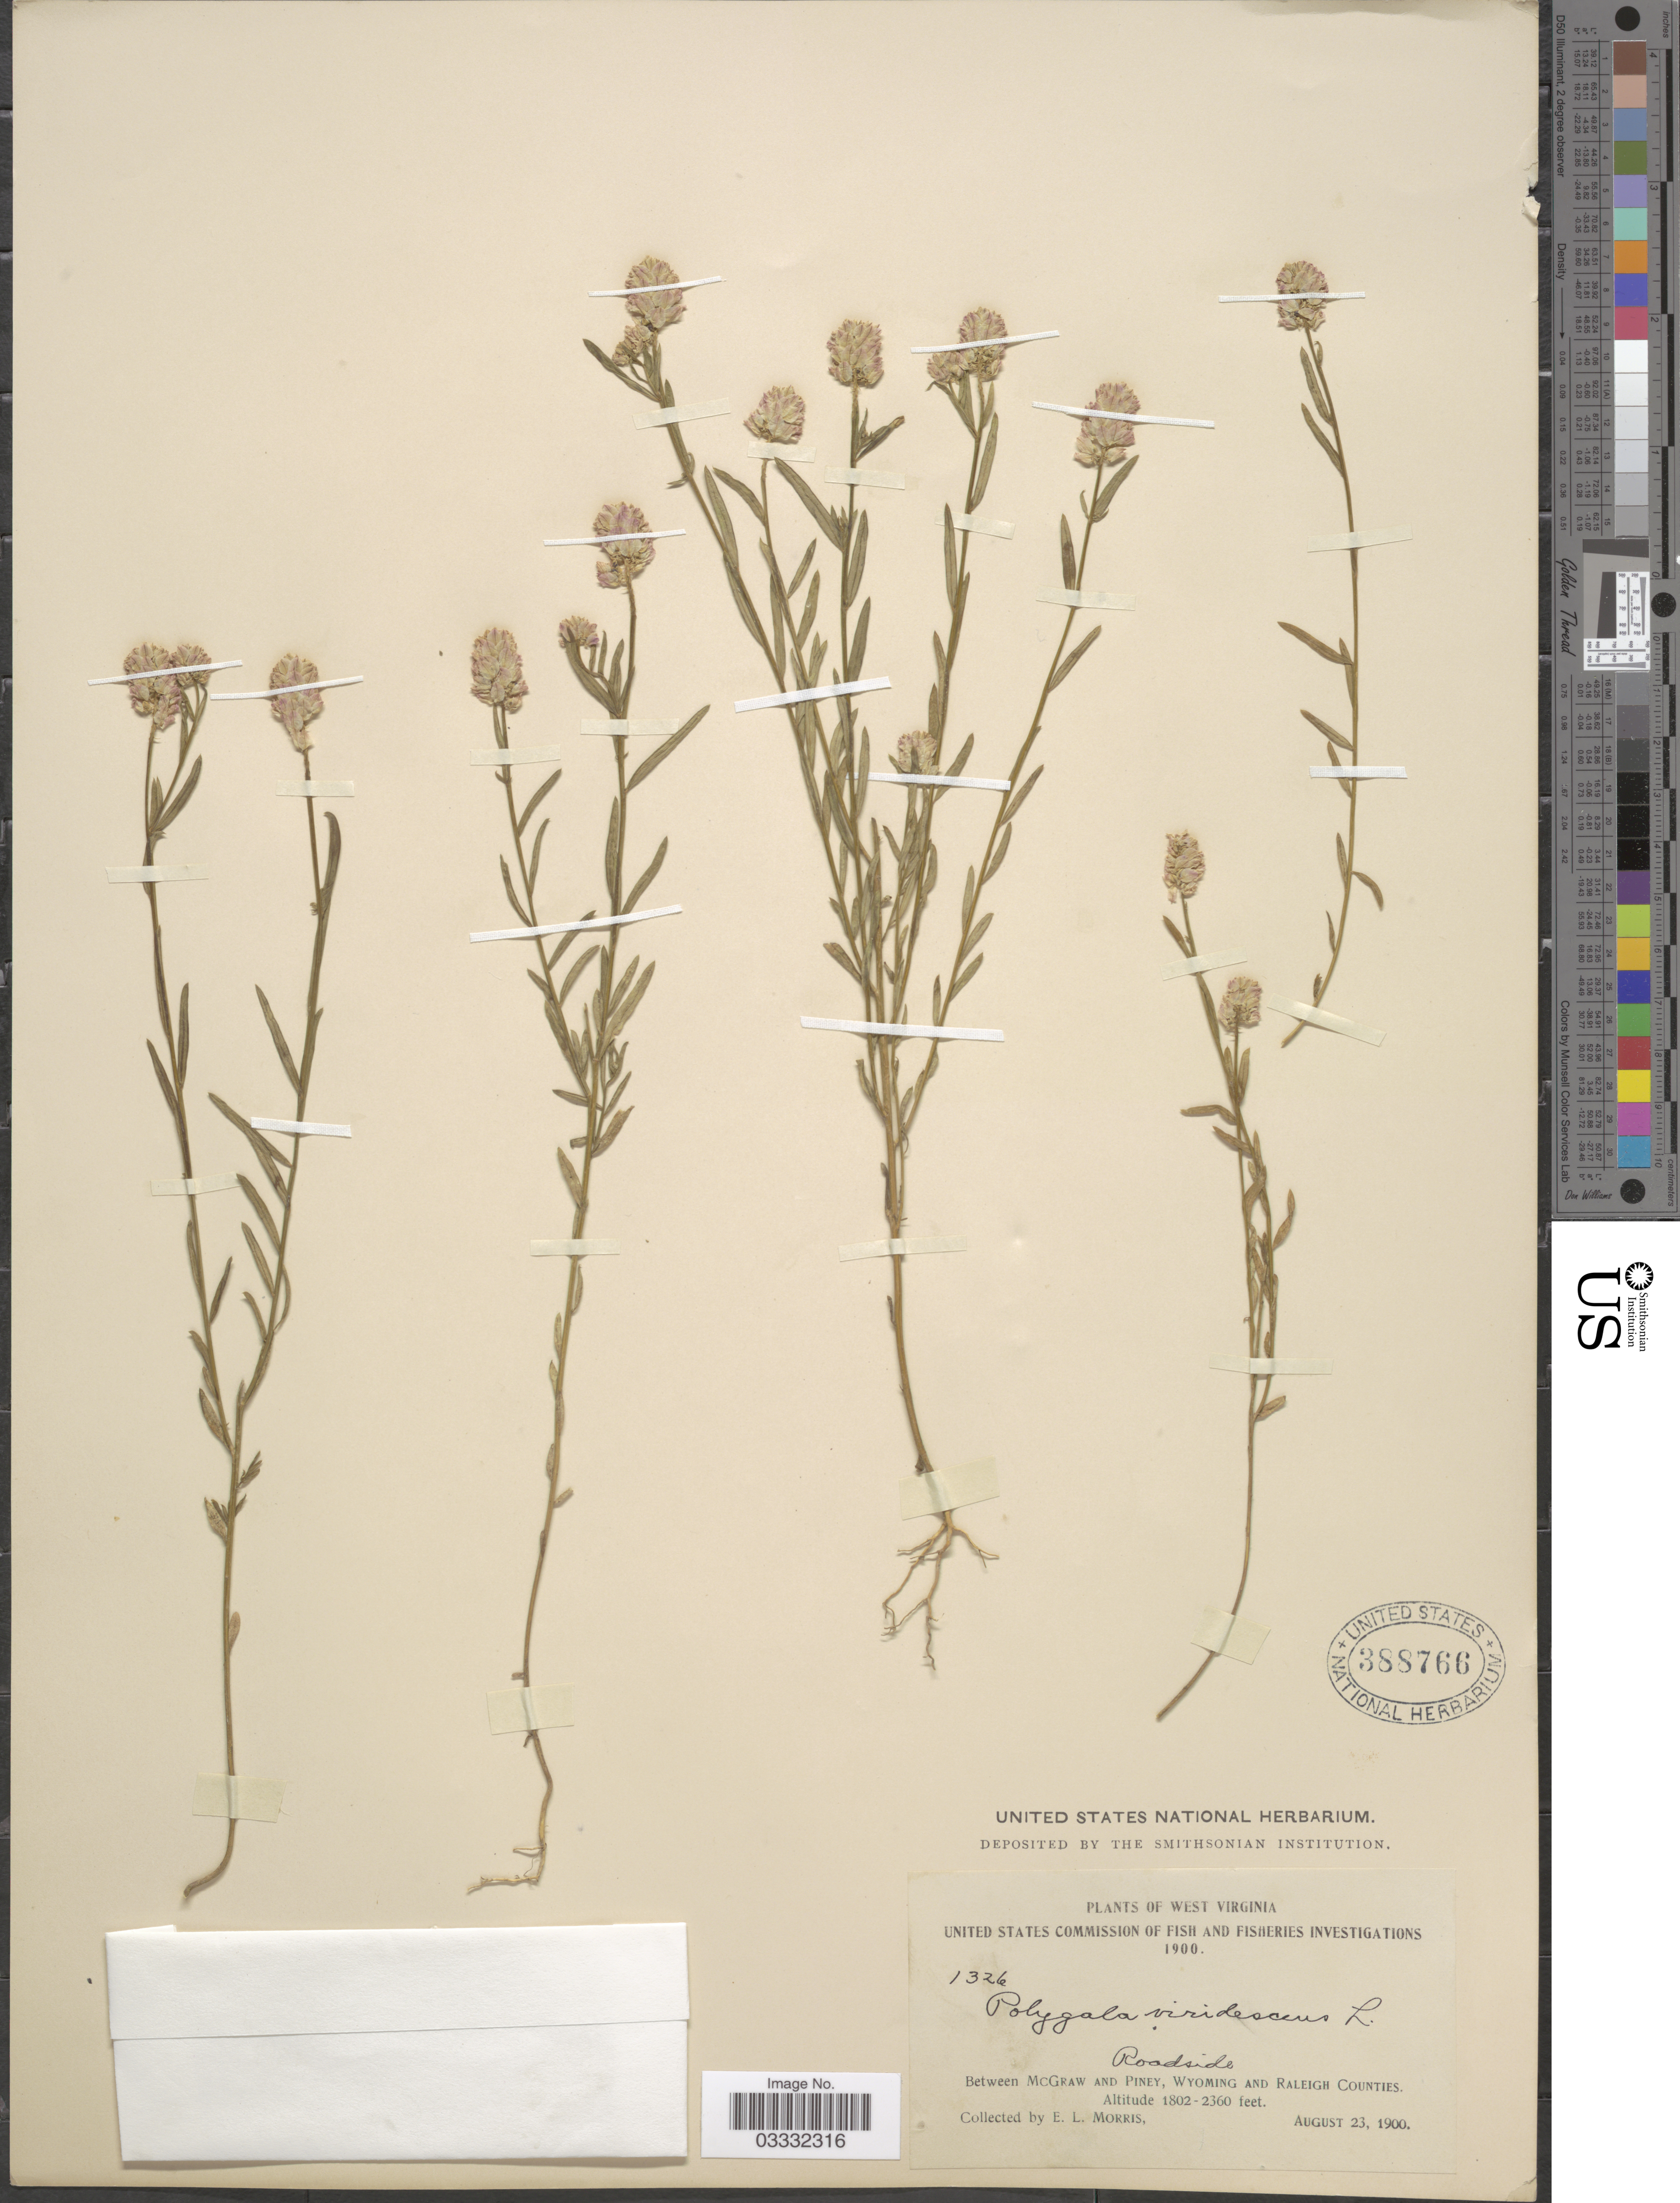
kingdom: Plantae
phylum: Tracheophyta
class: Magnoliopsida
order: Fabales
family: Polygalaceae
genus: Polygala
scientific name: Polygala sanguinea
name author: L.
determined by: Strong, Mark T., (BOT), Smithsonian Institution - National Museum of Natural History (UNITED STATES)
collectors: E. Morris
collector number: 1326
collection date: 1900-08-23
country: United States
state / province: West Virginia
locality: Roadsides. Between McGraw and Piney, Wyoming and Raleigh Counties.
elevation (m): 549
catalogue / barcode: US 388766